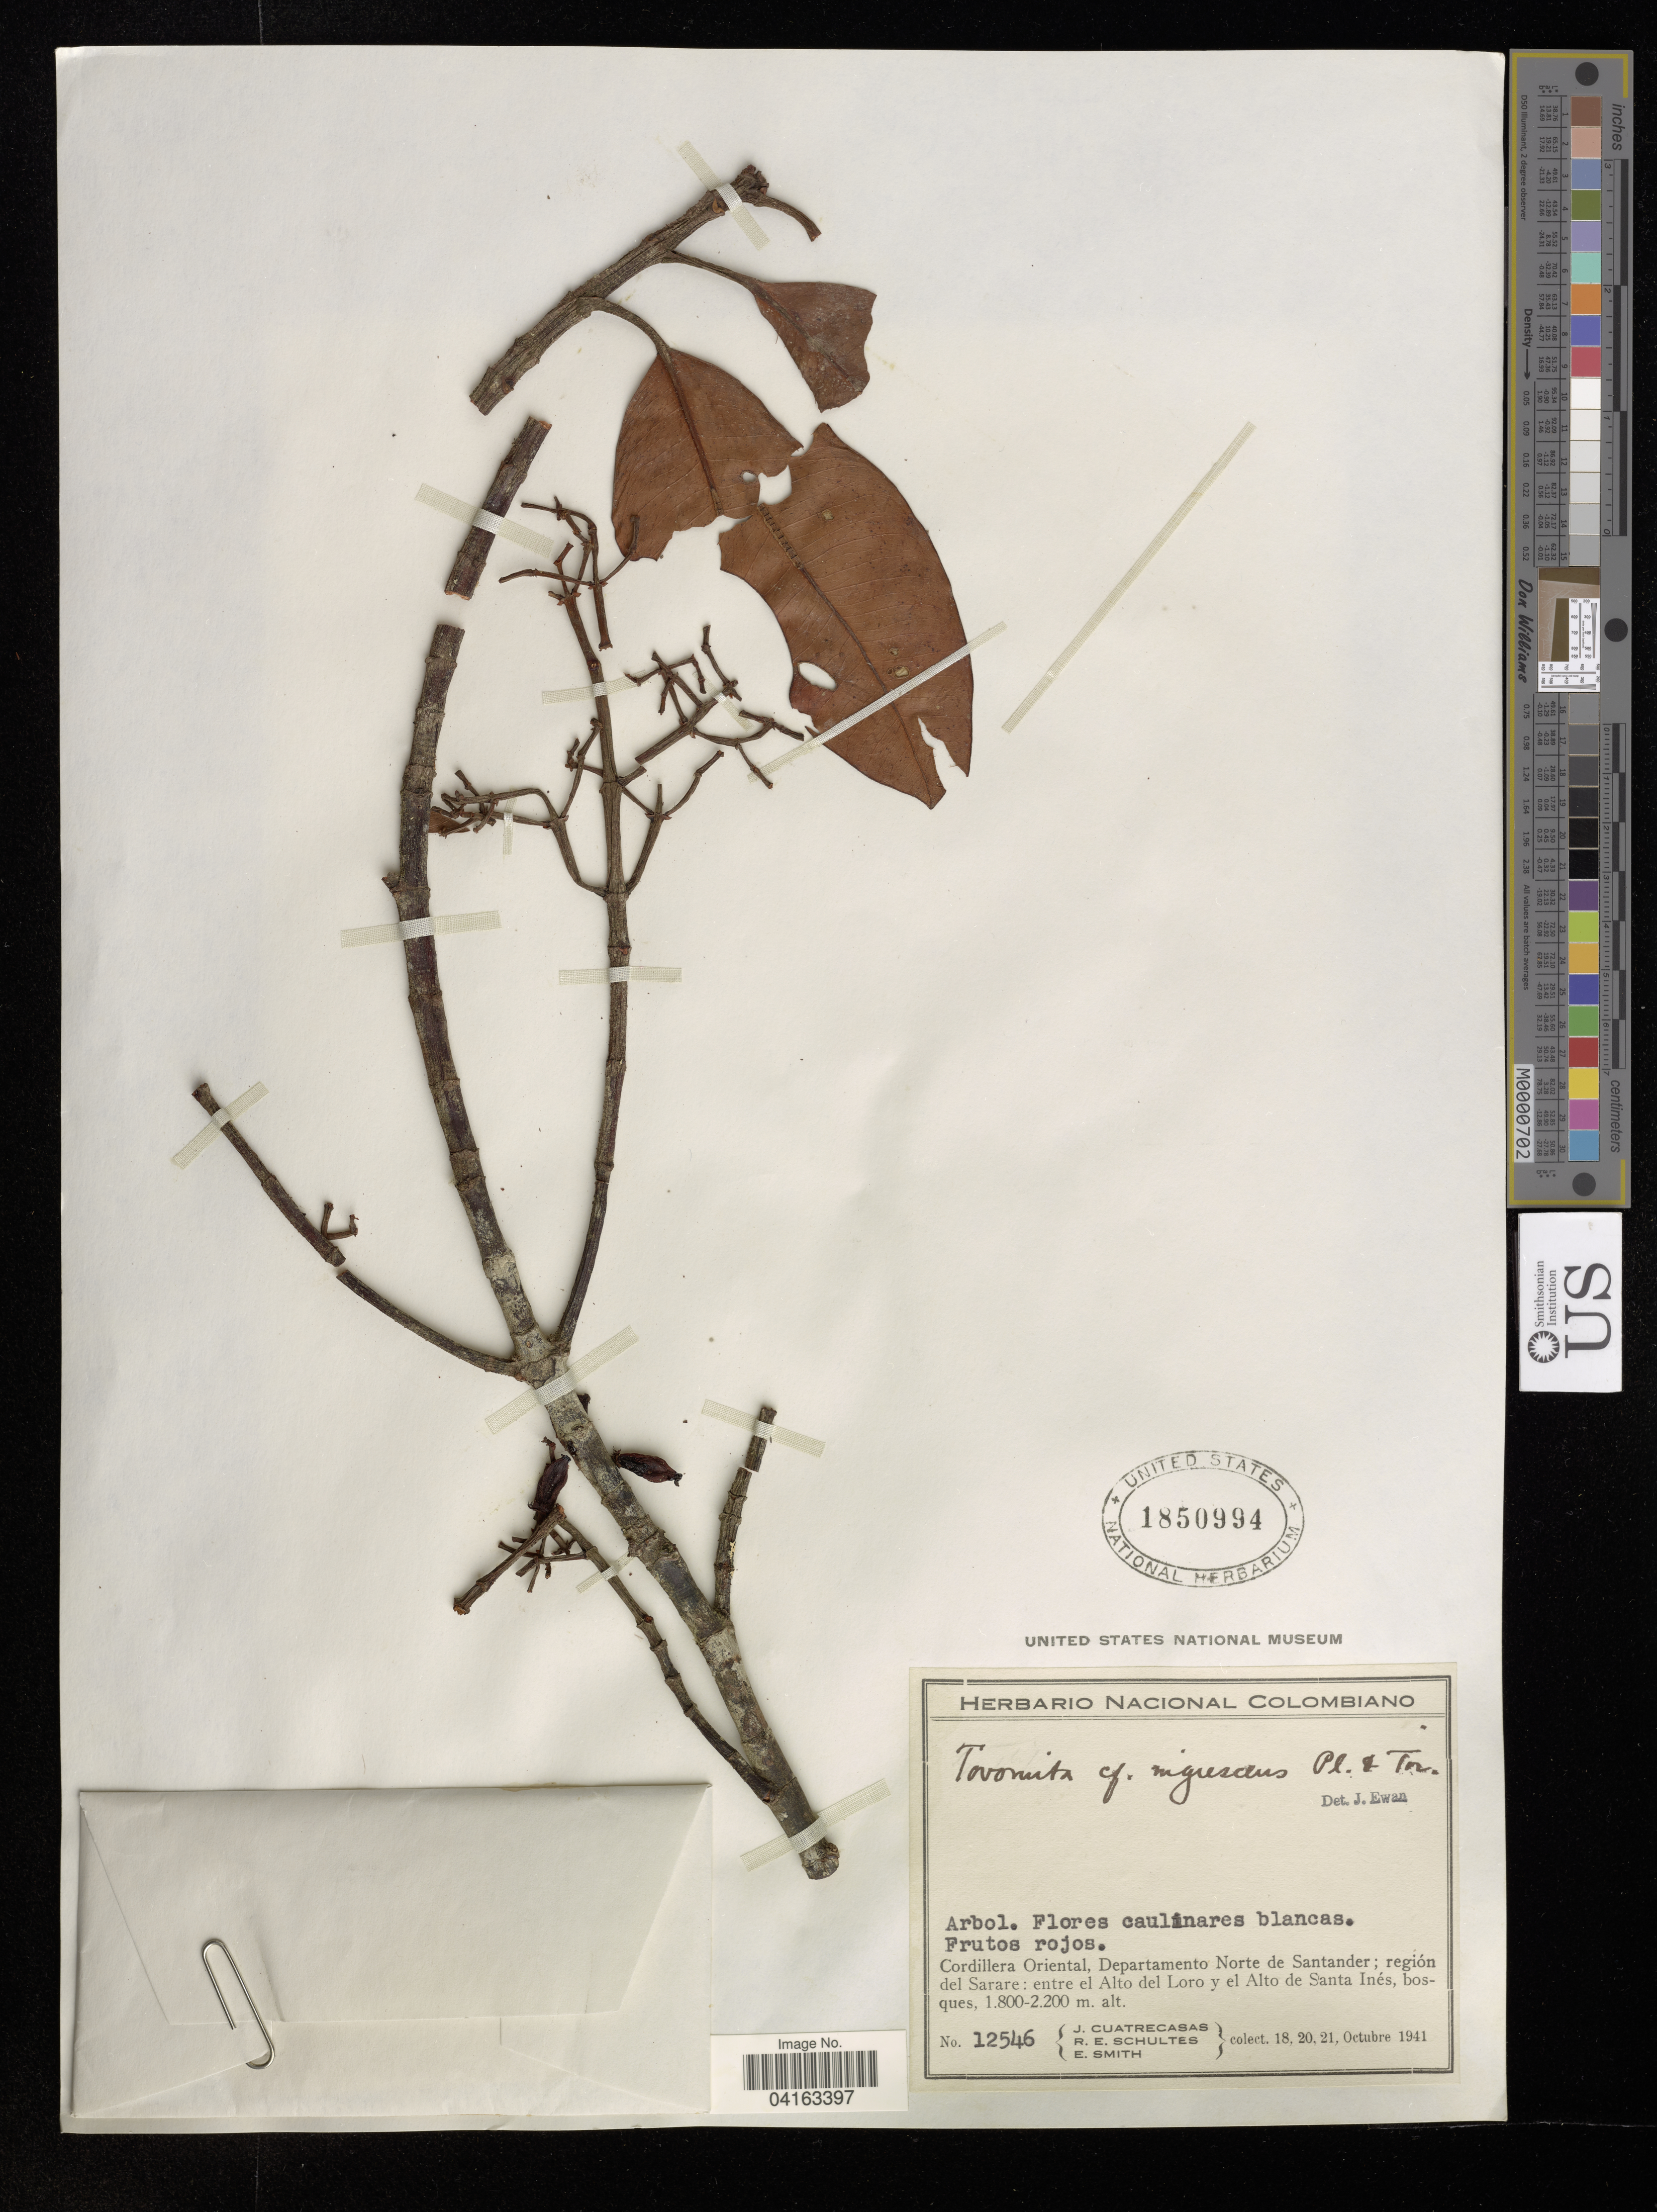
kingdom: Plantae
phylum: Tracheophyta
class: Magnoliopsida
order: Malpighiales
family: Clusiaceae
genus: Tovomita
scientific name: Tovomita nigrescens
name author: Planch. & Triana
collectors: J. Cuatrecasas, R. E. Schultes & E. E. Smith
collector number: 12546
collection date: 1941-10-18/1941-10-21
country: Colombia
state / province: Norte de Santander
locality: Cordillera Oriental, Departamento Norte de Santander; región del Sarare: entre el Alto del Loro y el Alto de Santa Inés, bosques.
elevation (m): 1.8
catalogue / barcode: US 1850994